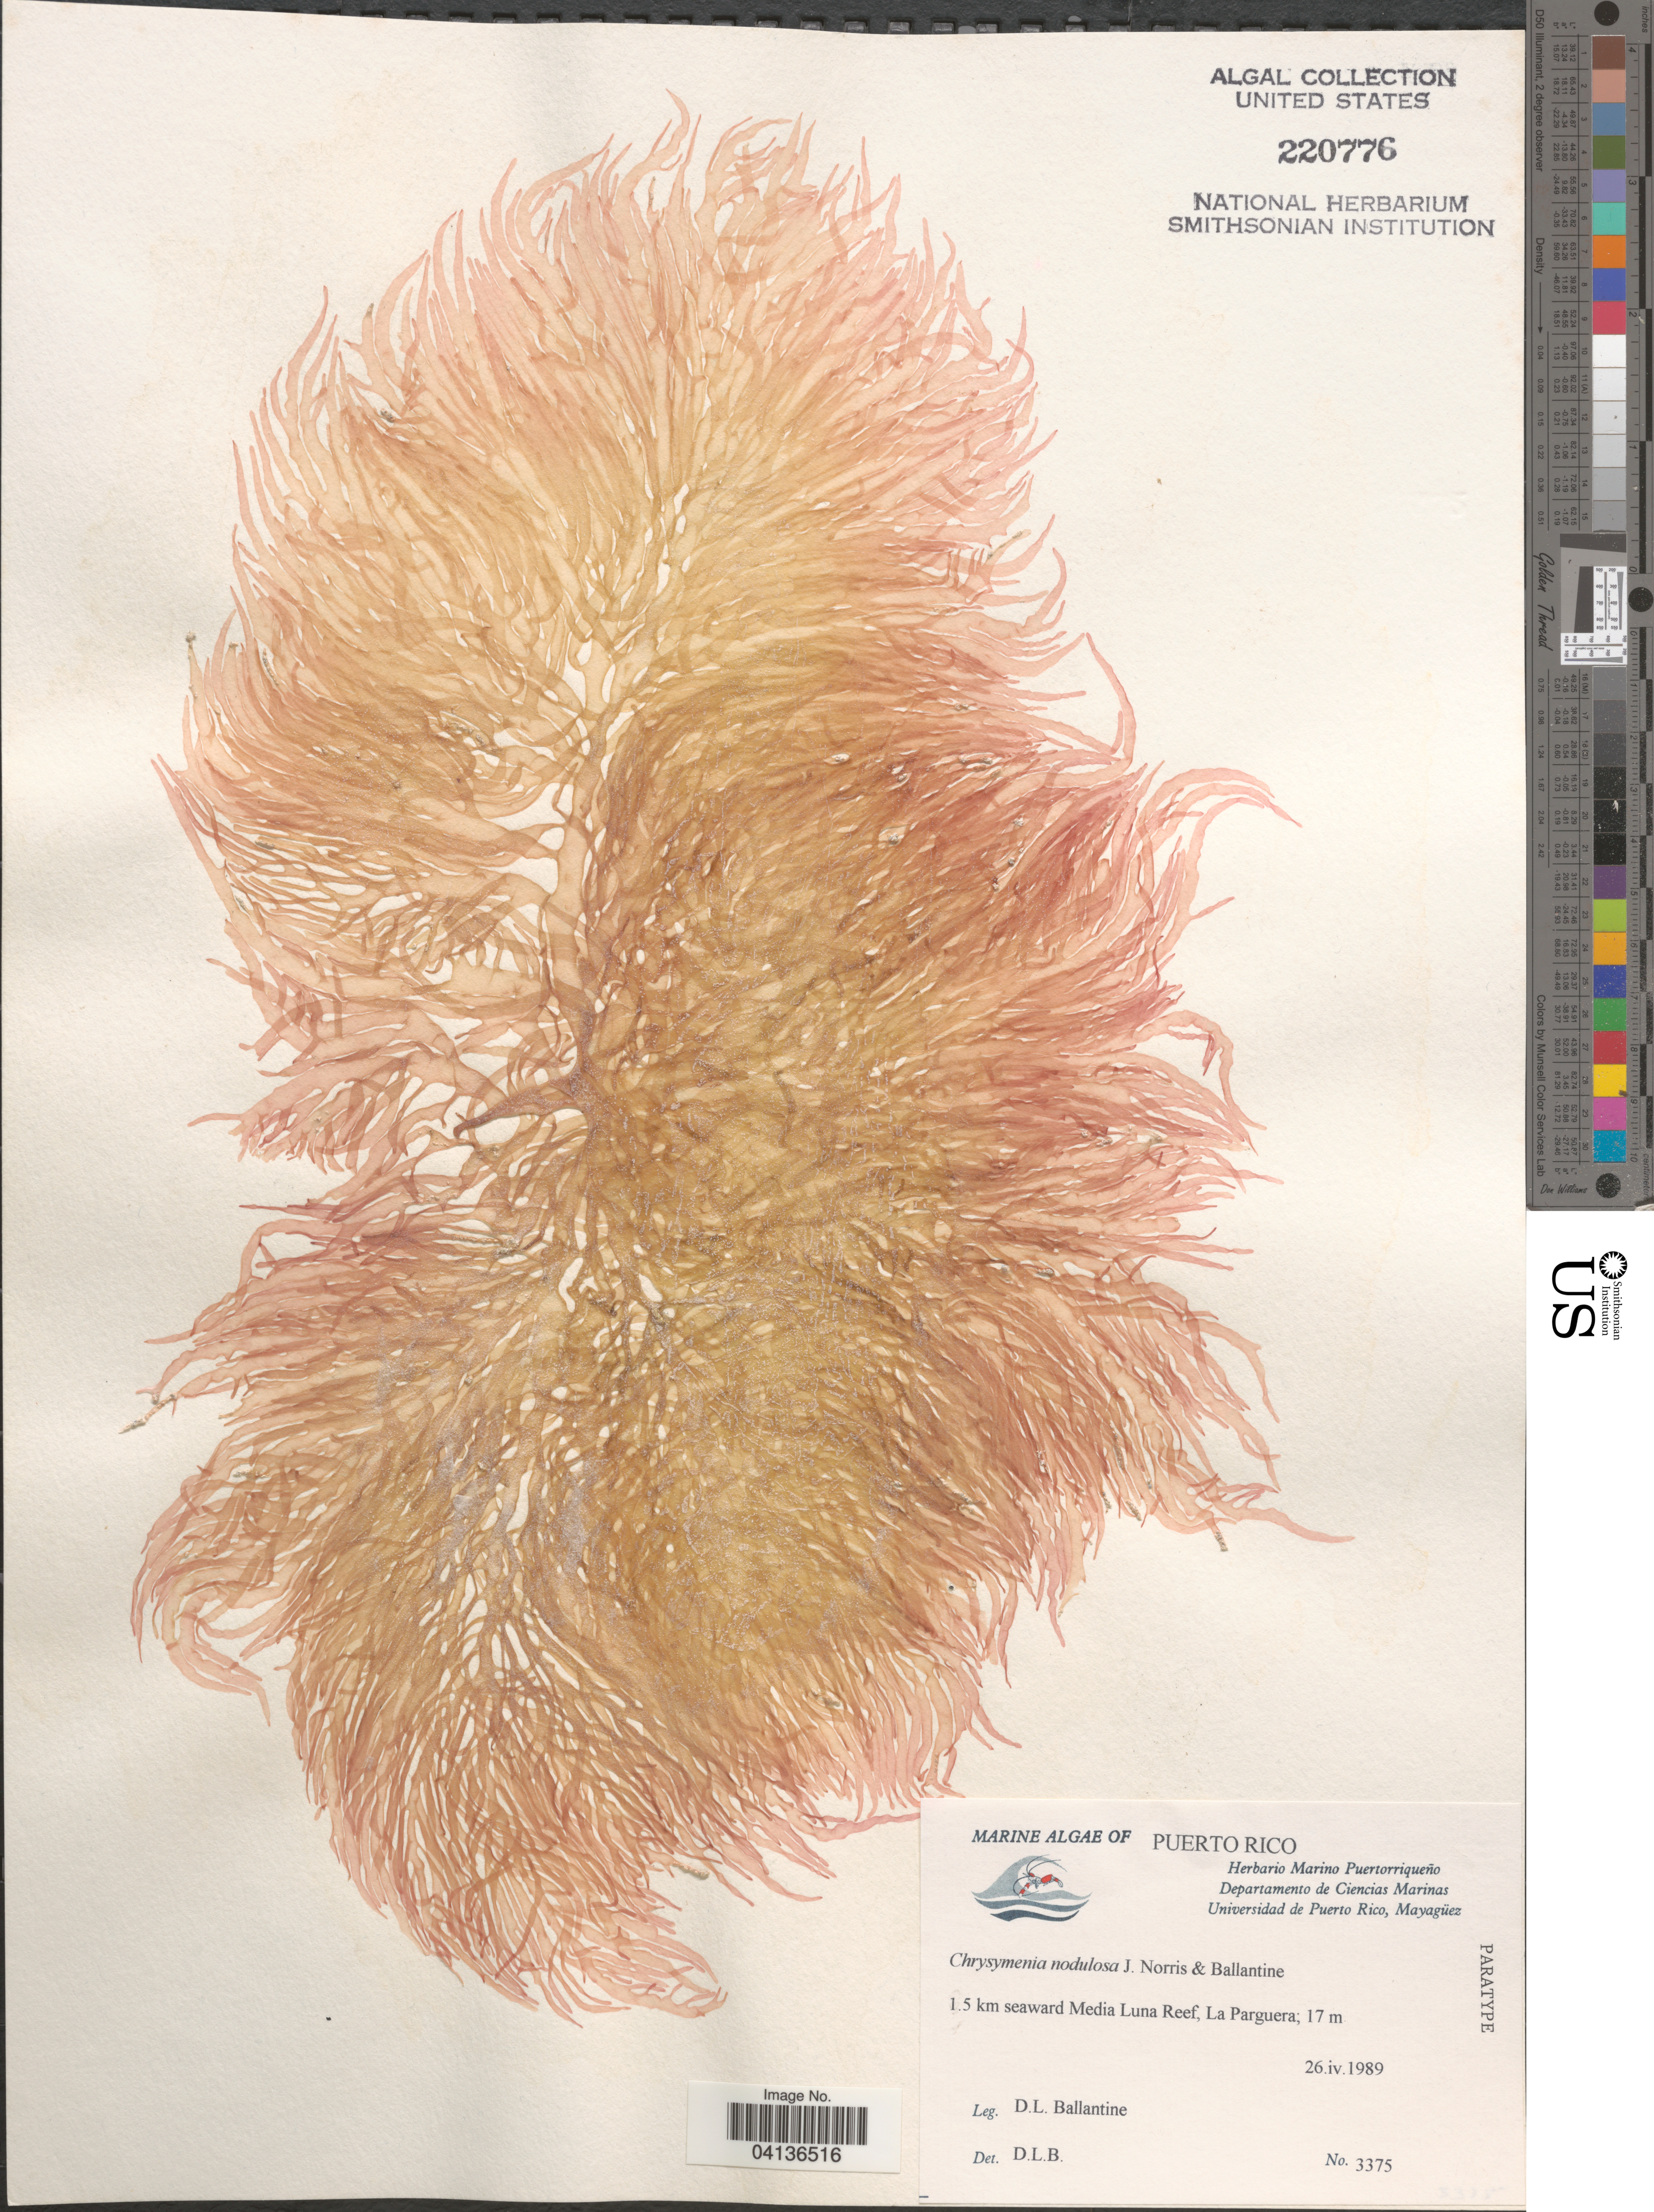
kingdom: Plantae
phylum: Rhodophyta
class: Florideophyceae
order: Rhodymeniales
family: Rhodymeniaceae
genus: Chrysymenia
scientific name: Chrysymenia nodulosa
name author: J.N. Norris & D.L. Ballant.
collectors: D.L. Ballantine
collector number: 3375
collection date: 1989-04-26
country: Puerto Rico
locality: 1.5 km seaward Media Luna Reef, La Parguera.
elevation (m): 17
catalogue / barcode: US 220776